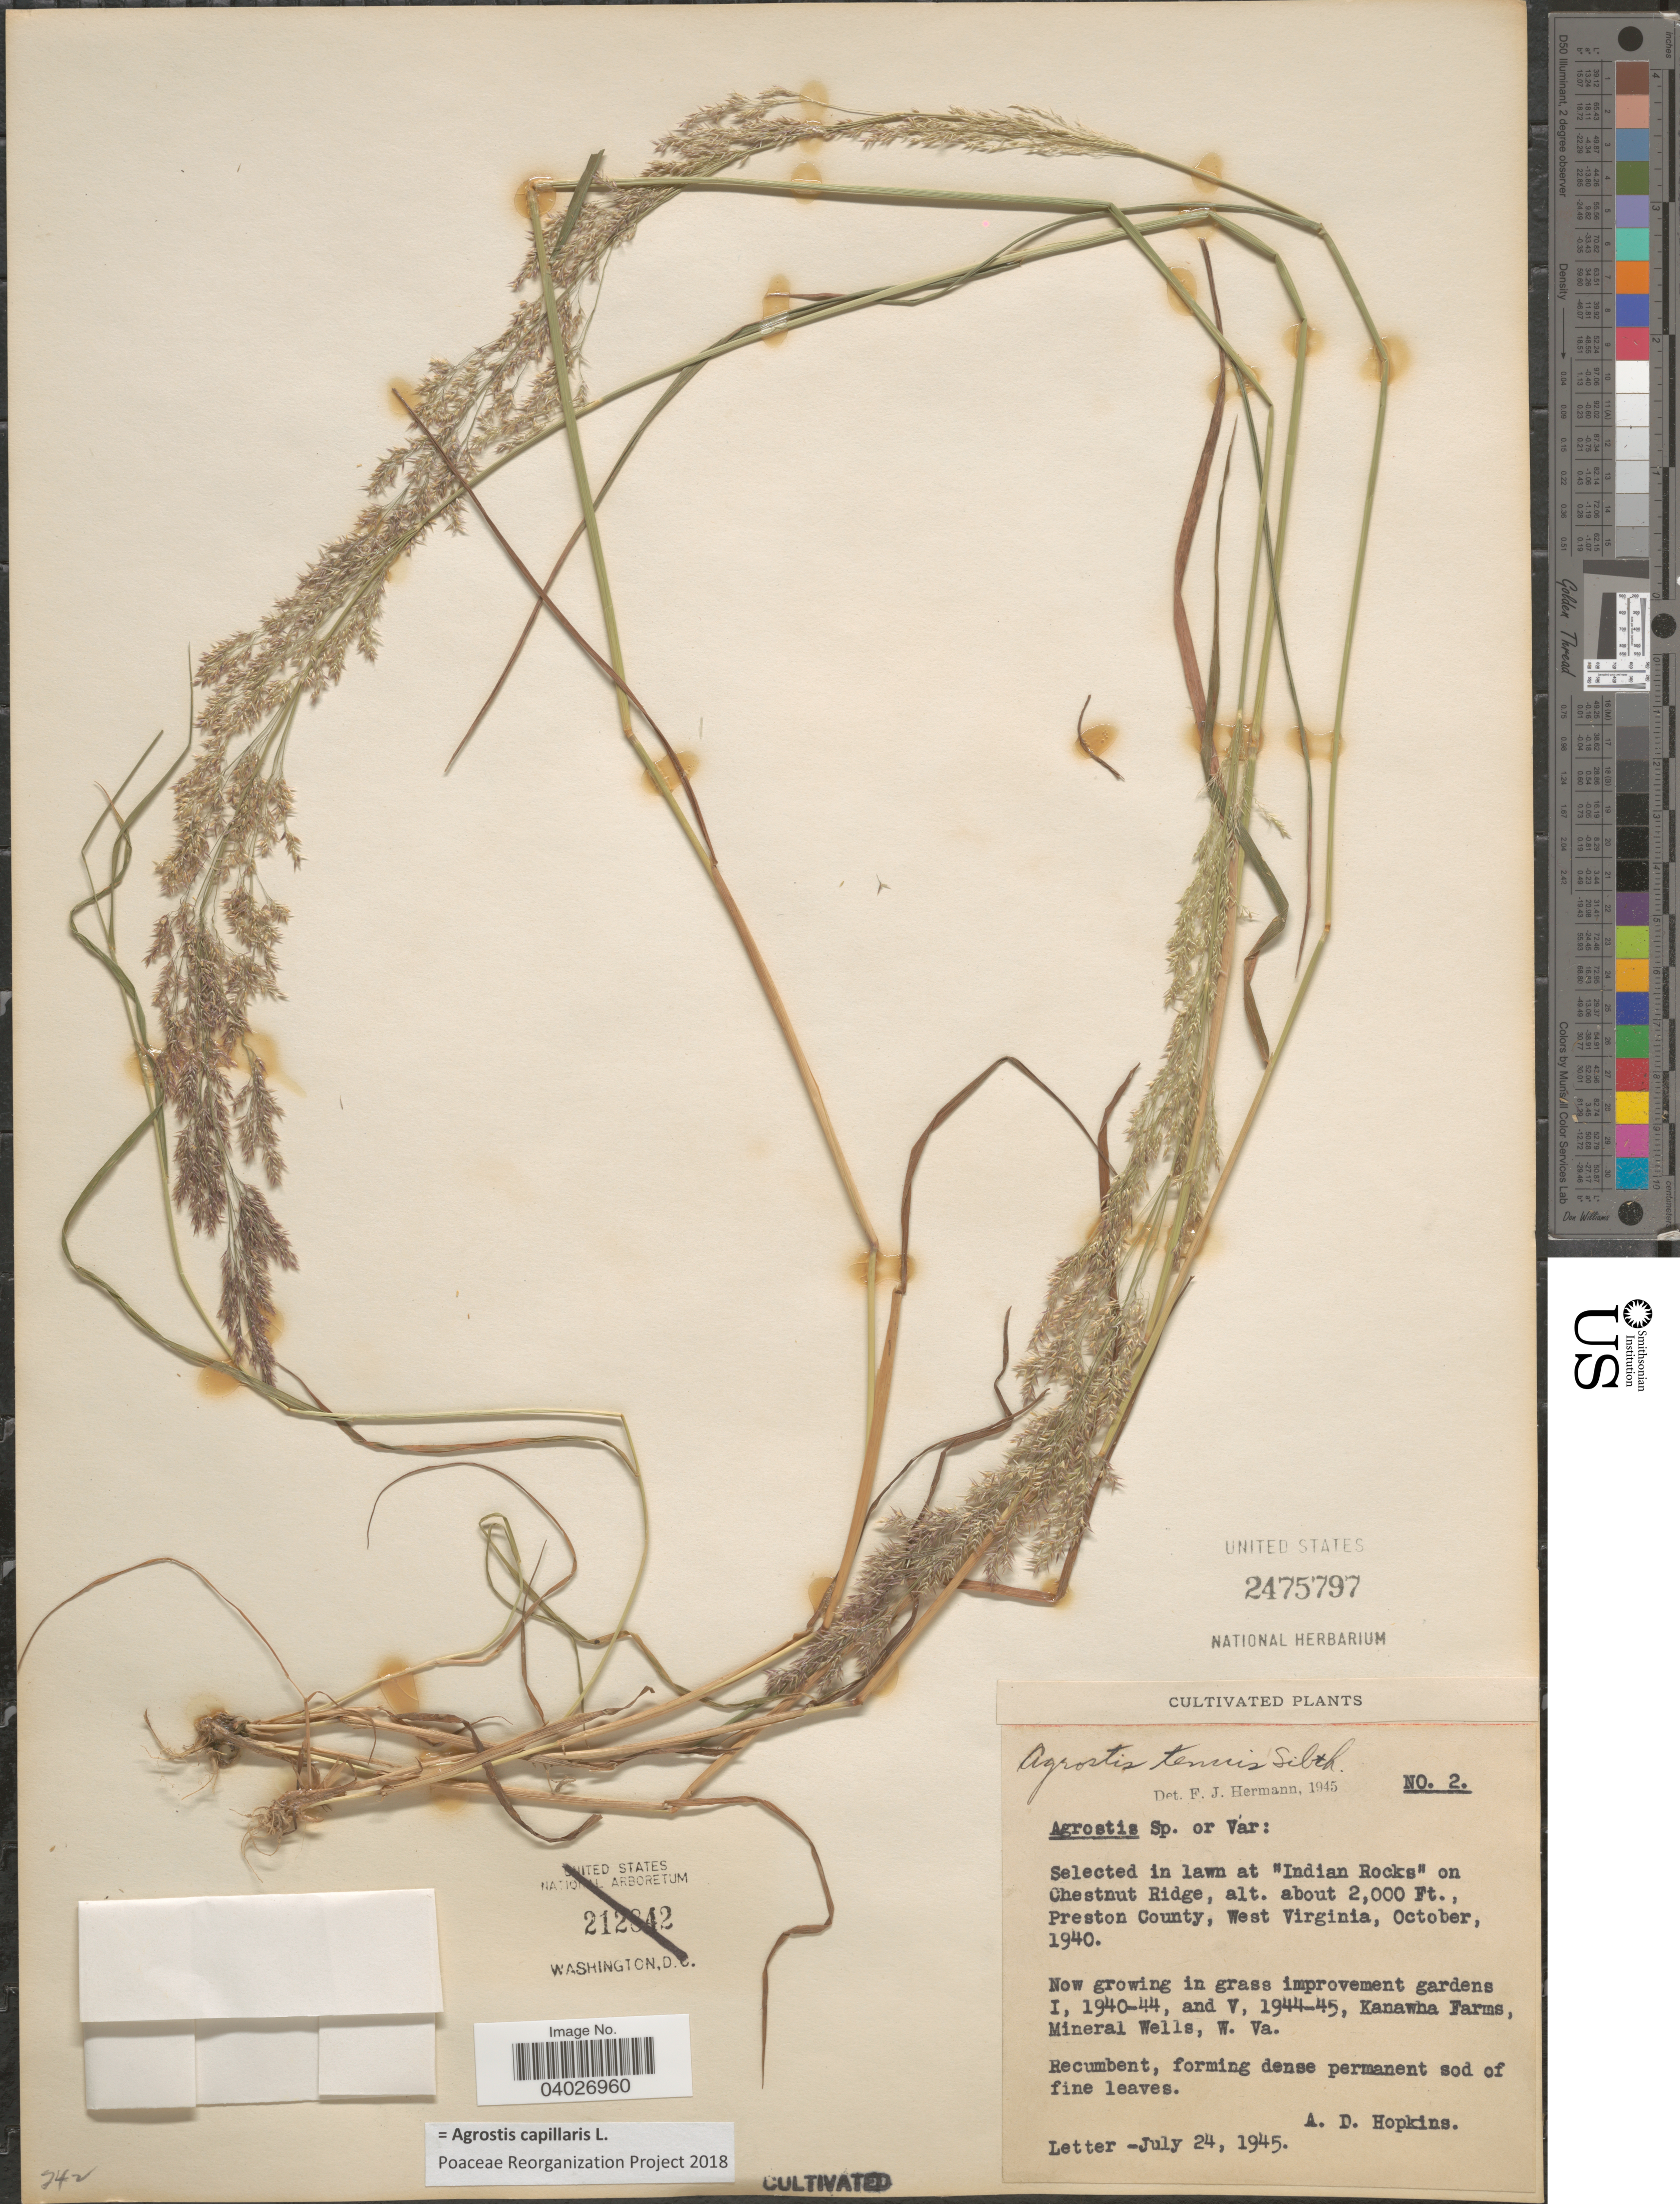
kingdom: Plantae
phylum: Tracheophyta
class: Liliopsida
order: Poales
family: Poaceae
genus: Agrostis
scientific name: Agrostis capillaris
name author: L.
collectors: A. Hopkins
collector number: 2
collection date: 1940-01/1945-05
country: United States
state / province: West Virginia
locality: In grass improvement gardens, Kanawha Farms, Mineral Wells.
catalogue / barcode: US 2475797